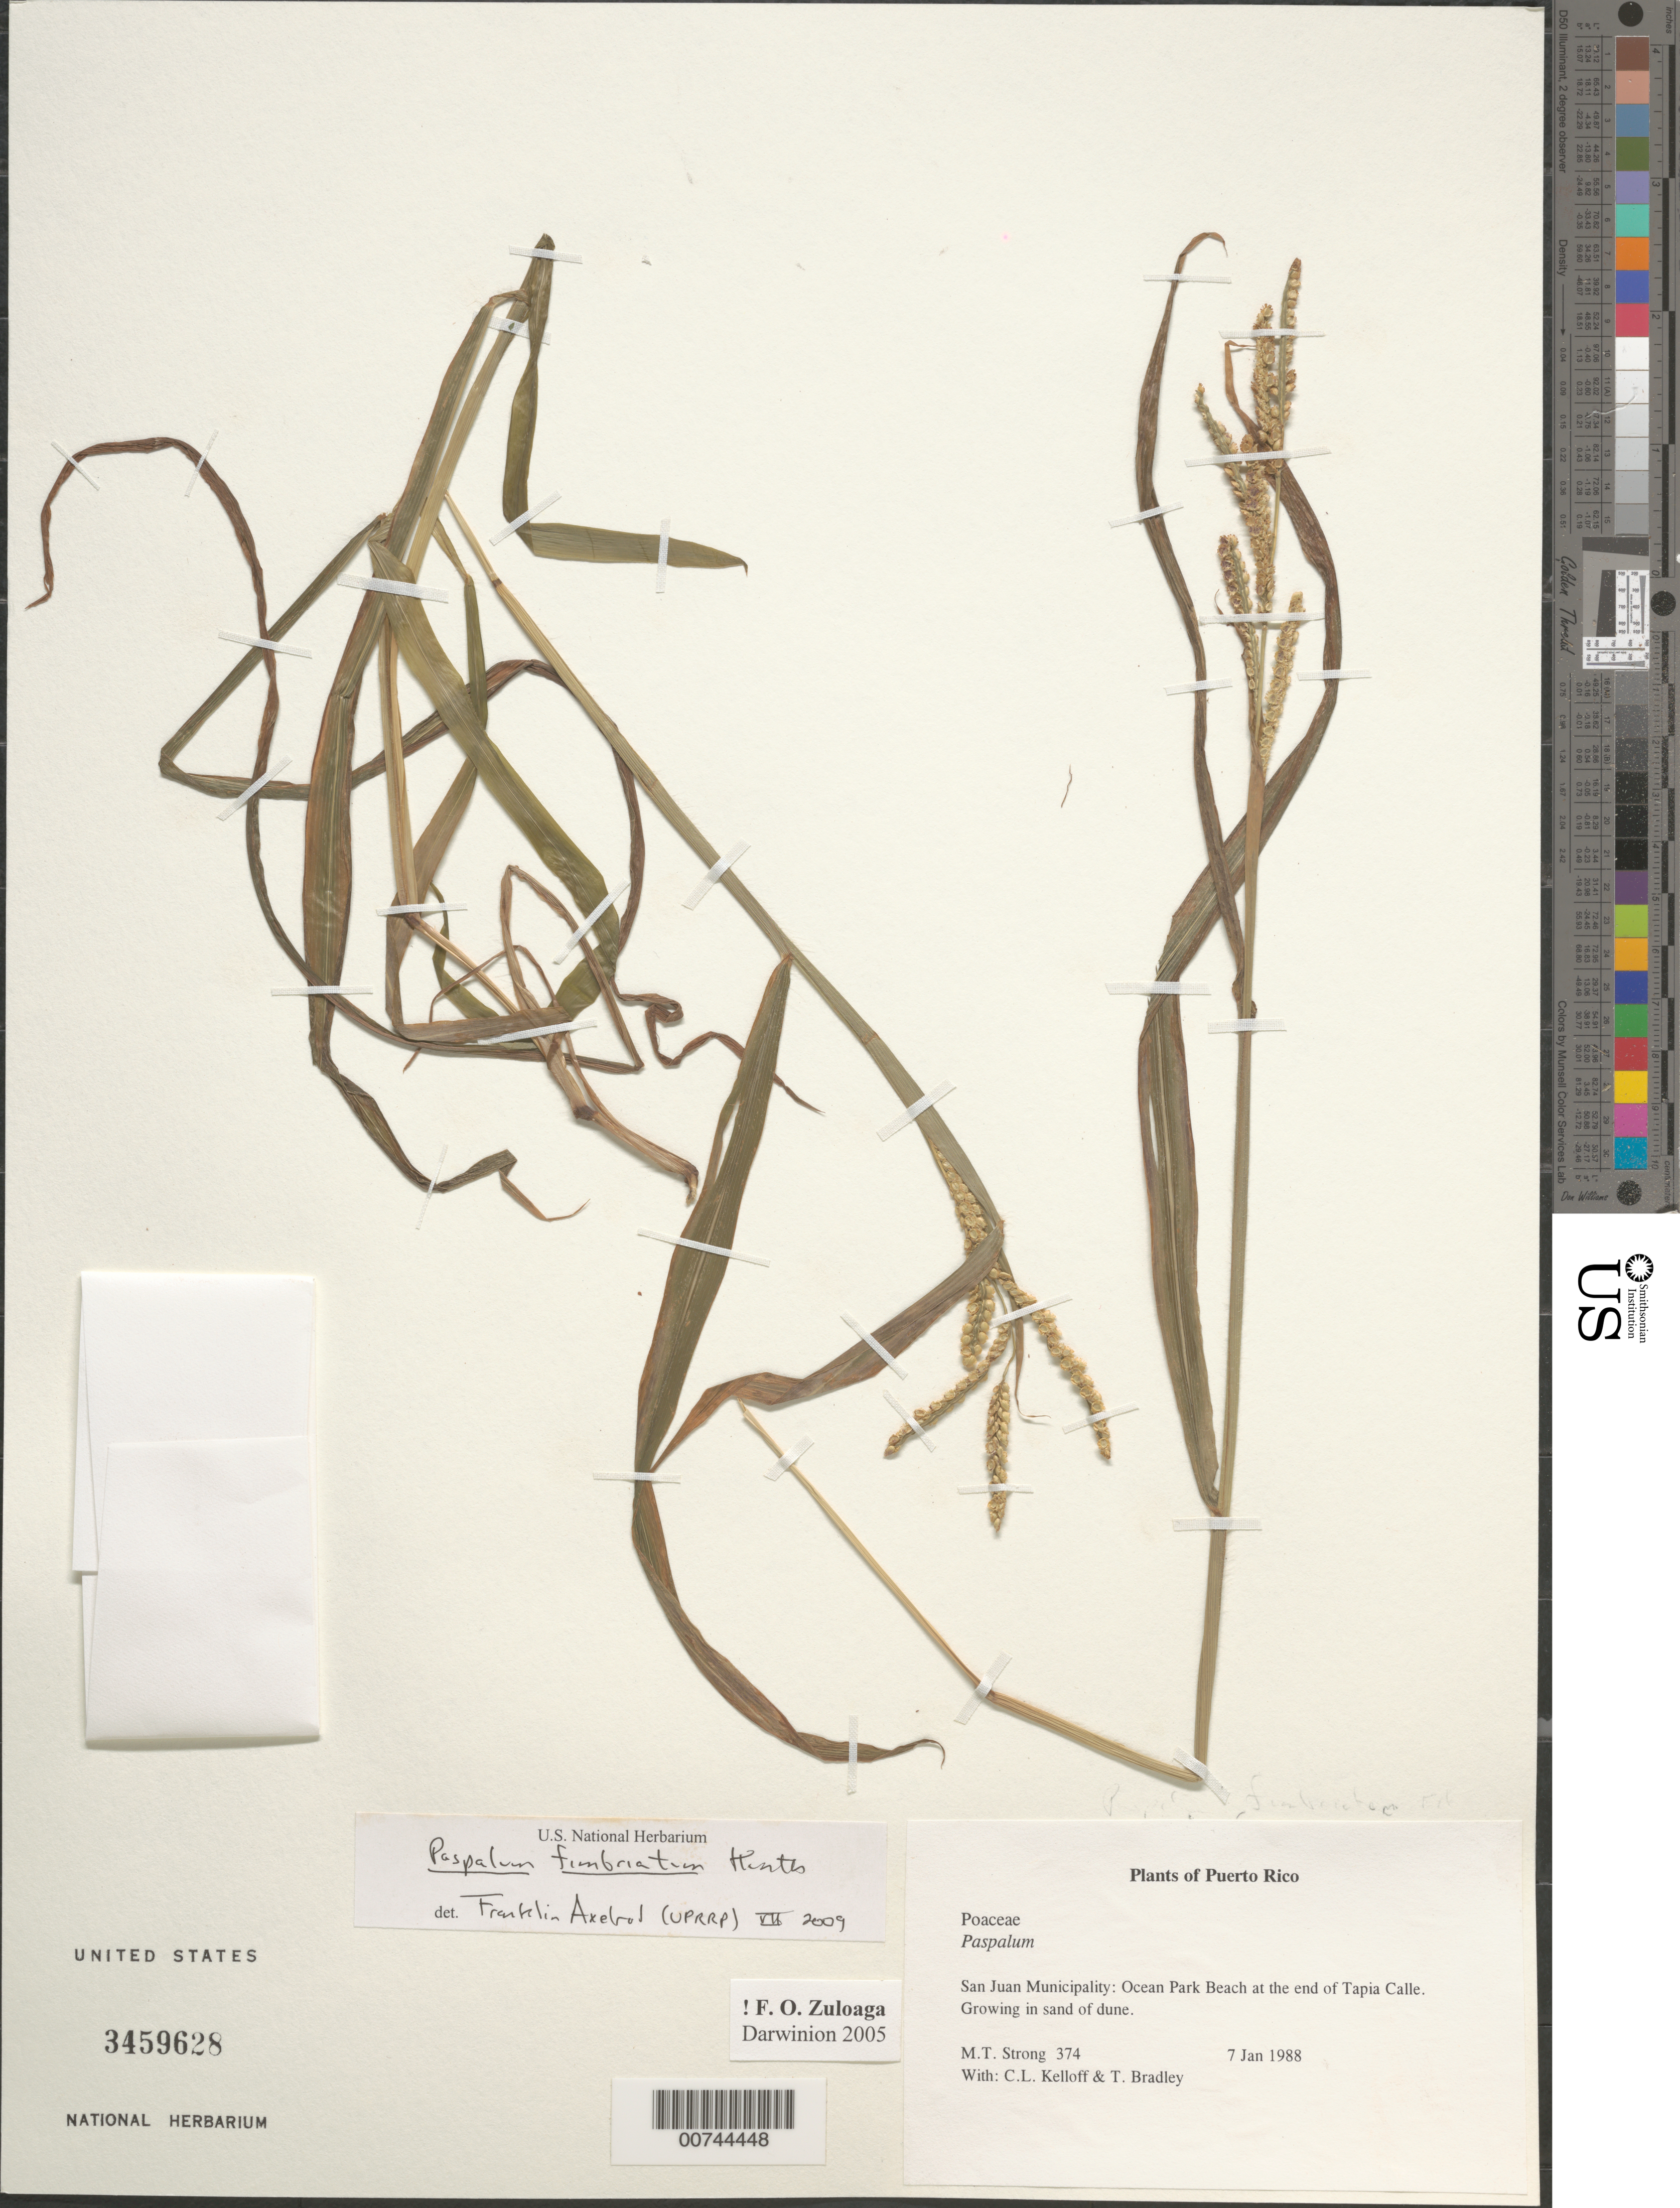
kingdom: Plantae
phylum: Tracheophyta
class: Liliopsida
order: Poales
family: Poaceae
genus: Paspalum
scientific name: Paspalum fimbriatum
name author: Kunth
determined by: Axelrod, F. S.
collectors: M. T. Strong, C. L. Kelloff & T. Bradley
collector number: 374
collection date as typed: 07 Jan 1988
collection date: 1988-01-07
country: Puerto Rico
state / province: San Juan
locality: Mun. San Juan: Ocean Park Beach at the end of Tapia Calle.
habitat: Growing in sand of dune.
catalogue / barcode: US 3459628